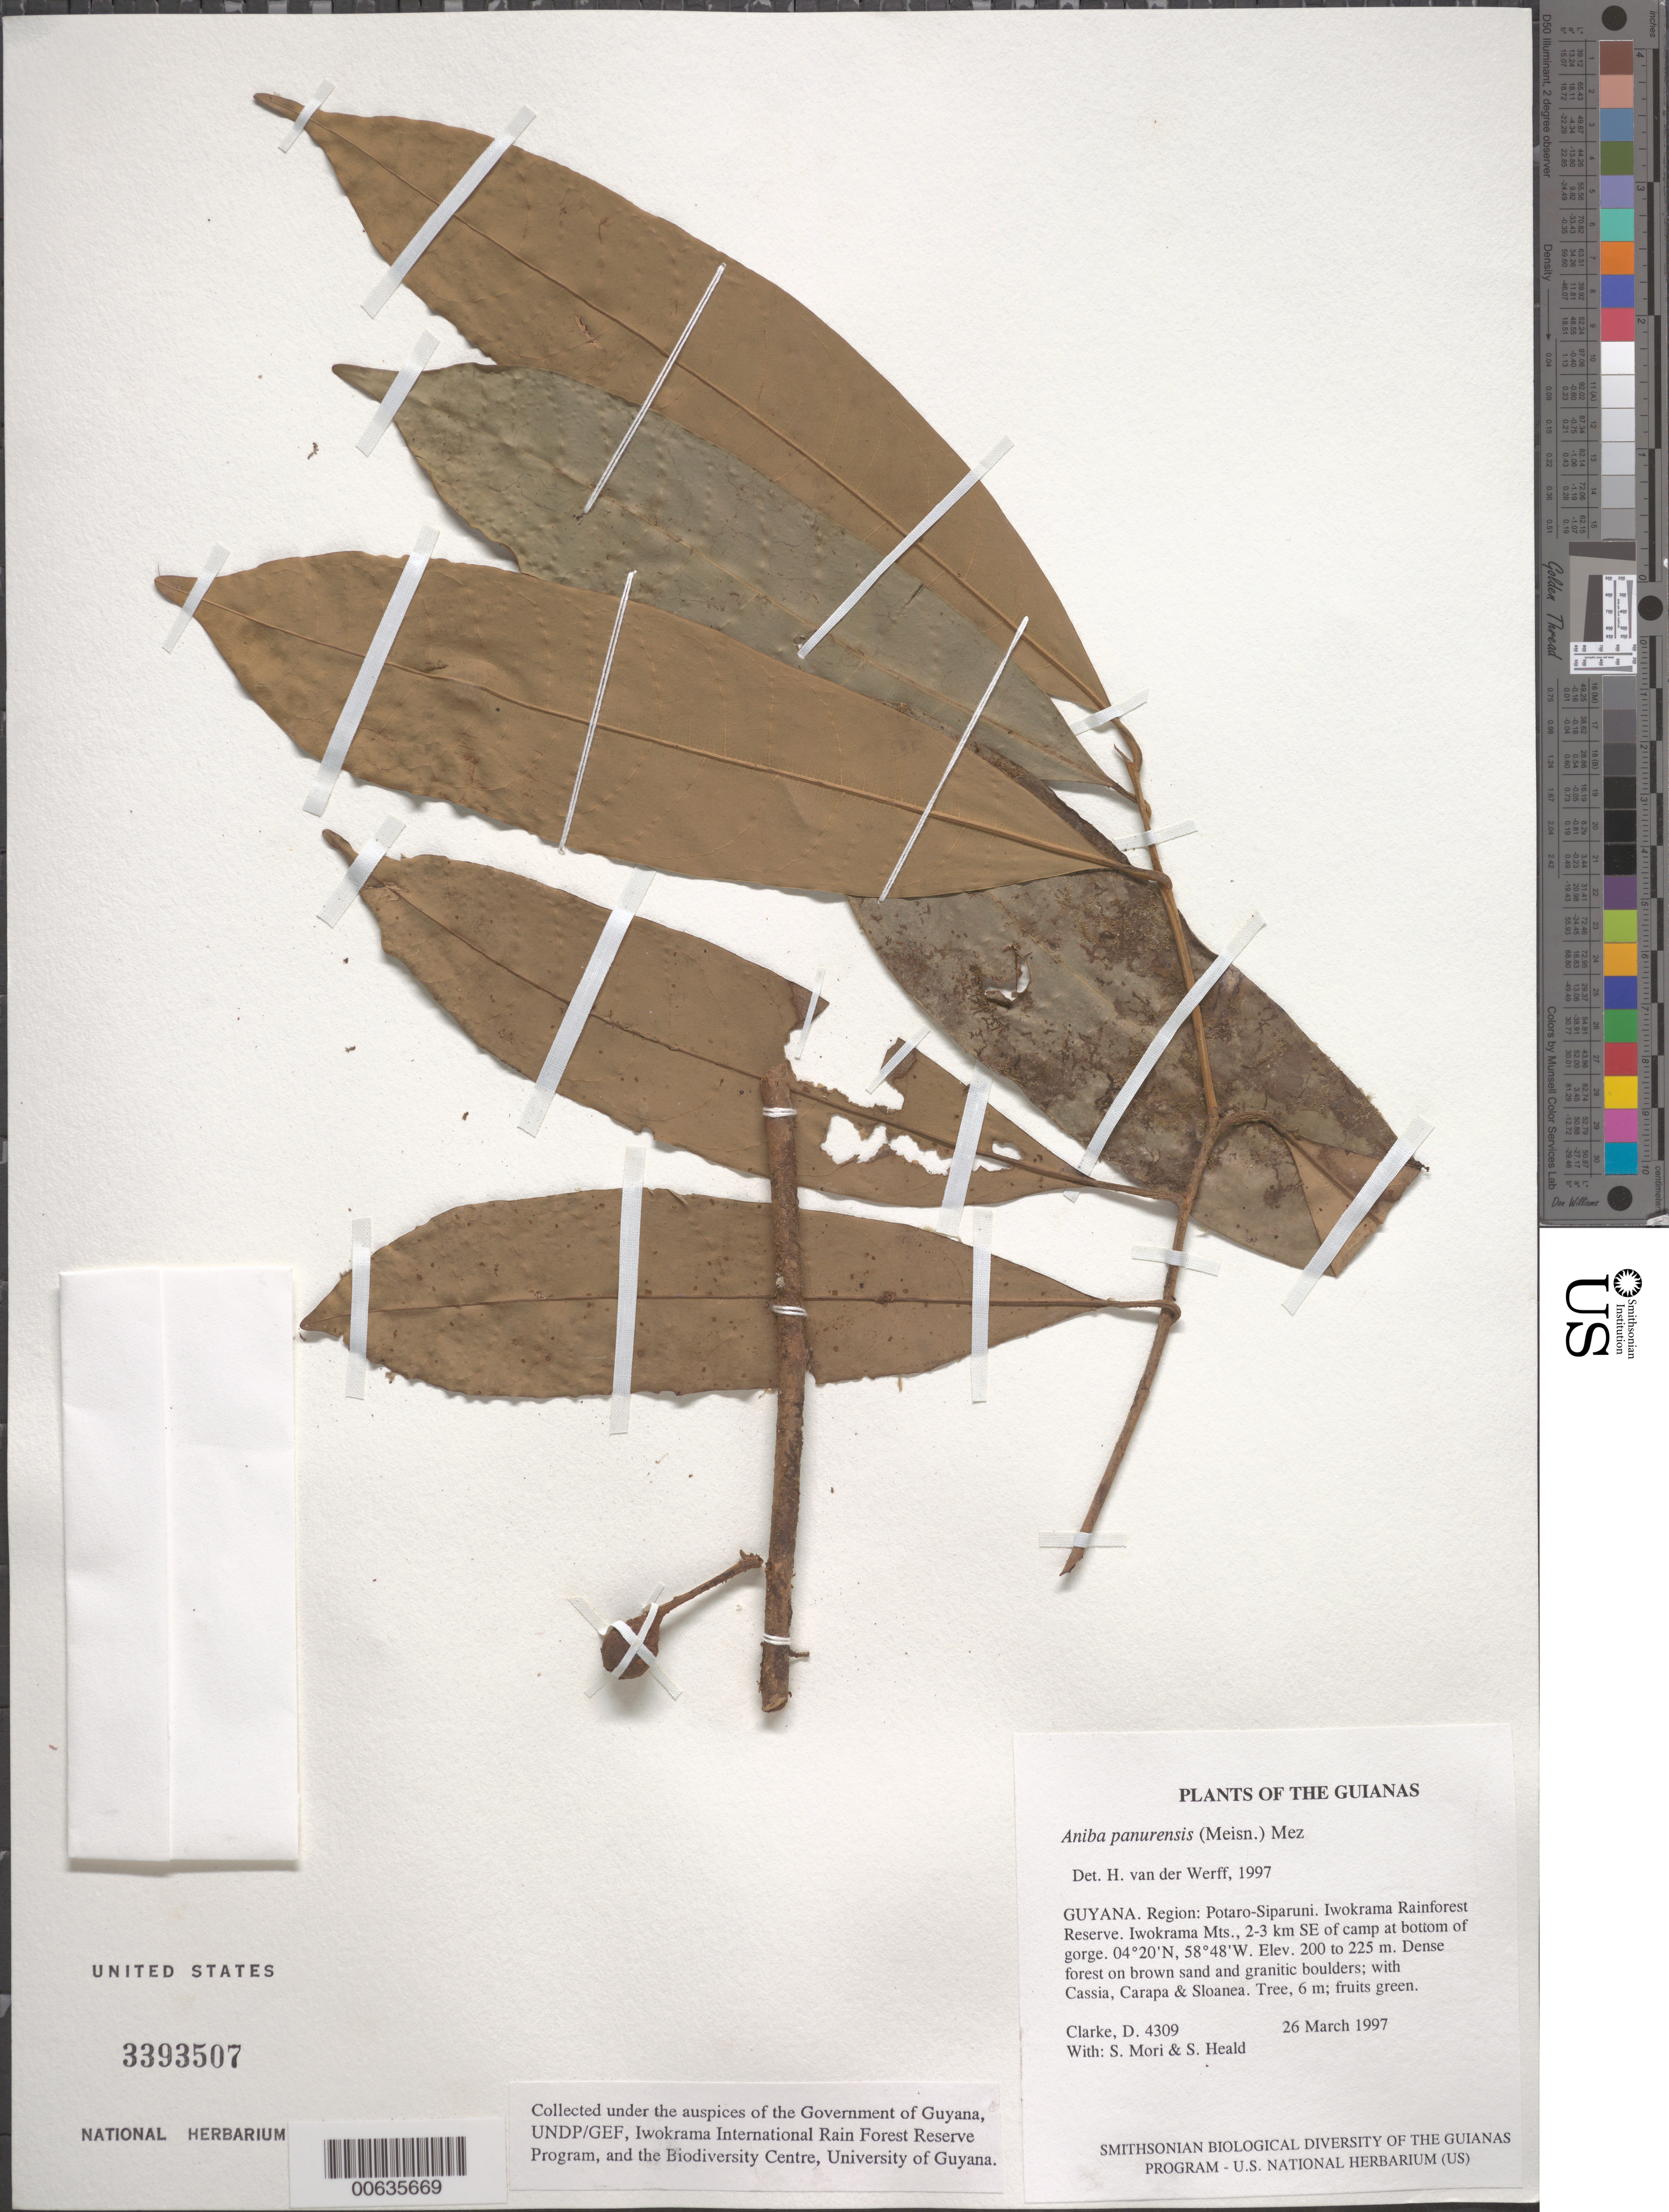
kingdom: Plantae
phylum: Tracheophyta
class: Magnoliopsida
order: Laurales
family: Lauraceae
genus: Aniba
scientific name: Aniba panurensis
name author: (Meisn.) Mez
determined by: van der Werff, H., (MO), Missouri Botanical Garden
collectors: H. D. Clarke, S. Mori & S. Heald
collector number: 4309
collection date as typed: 26 March 1997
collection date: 1997-03-26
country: Guyana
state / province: Potaro-Siparuni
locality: Iwokrama Rainforest Reserve. Iwokrama Mts., 2-3 km SE of camp at bottom of gorge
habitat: Dense forest on brown sand and granitic boulders; with Cassia, Carapa & Sloanea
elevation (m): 200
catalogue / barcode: US 3393507